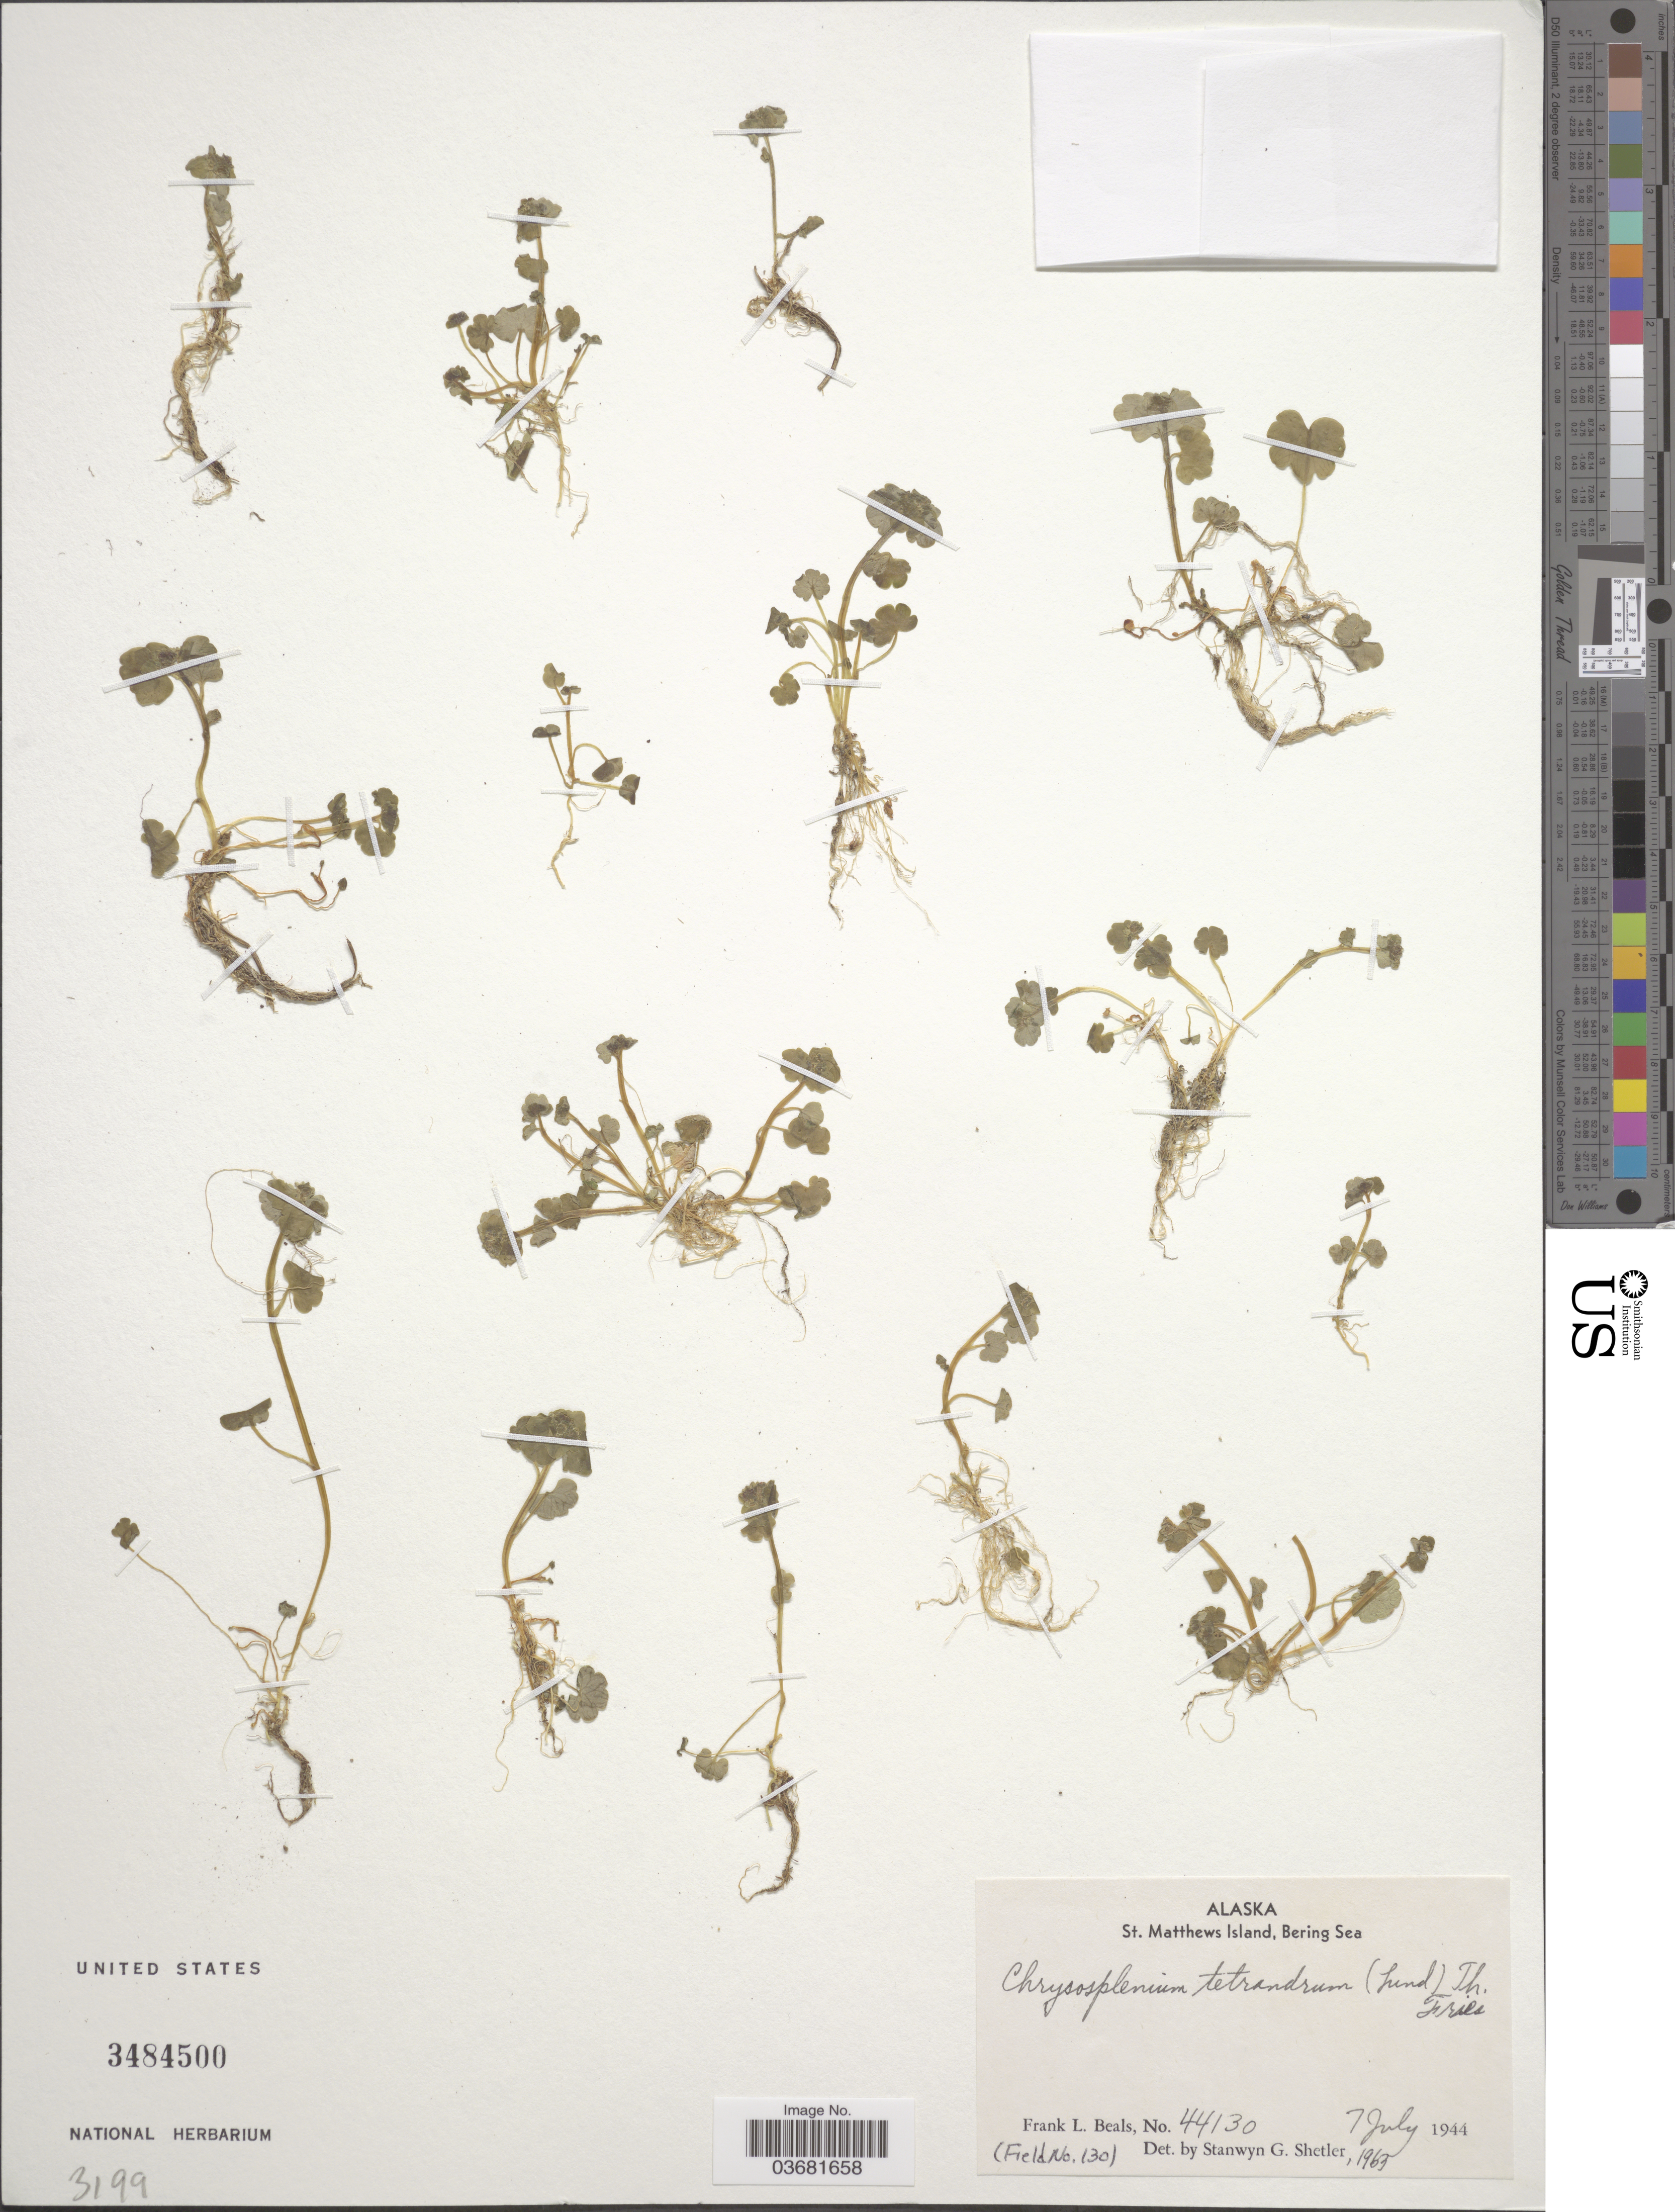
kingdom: Plantae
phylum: Tracheophyta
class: Magnoliopsida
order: Saxifragales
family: Saxifragaceae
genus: Chrysosplenium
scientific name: Chrysosplenium tetrandrum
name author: (N. Lund) Th. Fr.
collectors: F. Beals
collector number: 44130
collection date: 1944-07-07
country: United States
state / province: Alaska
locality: St. Matthews Island, Bering Sea.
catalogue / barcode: US 3484500